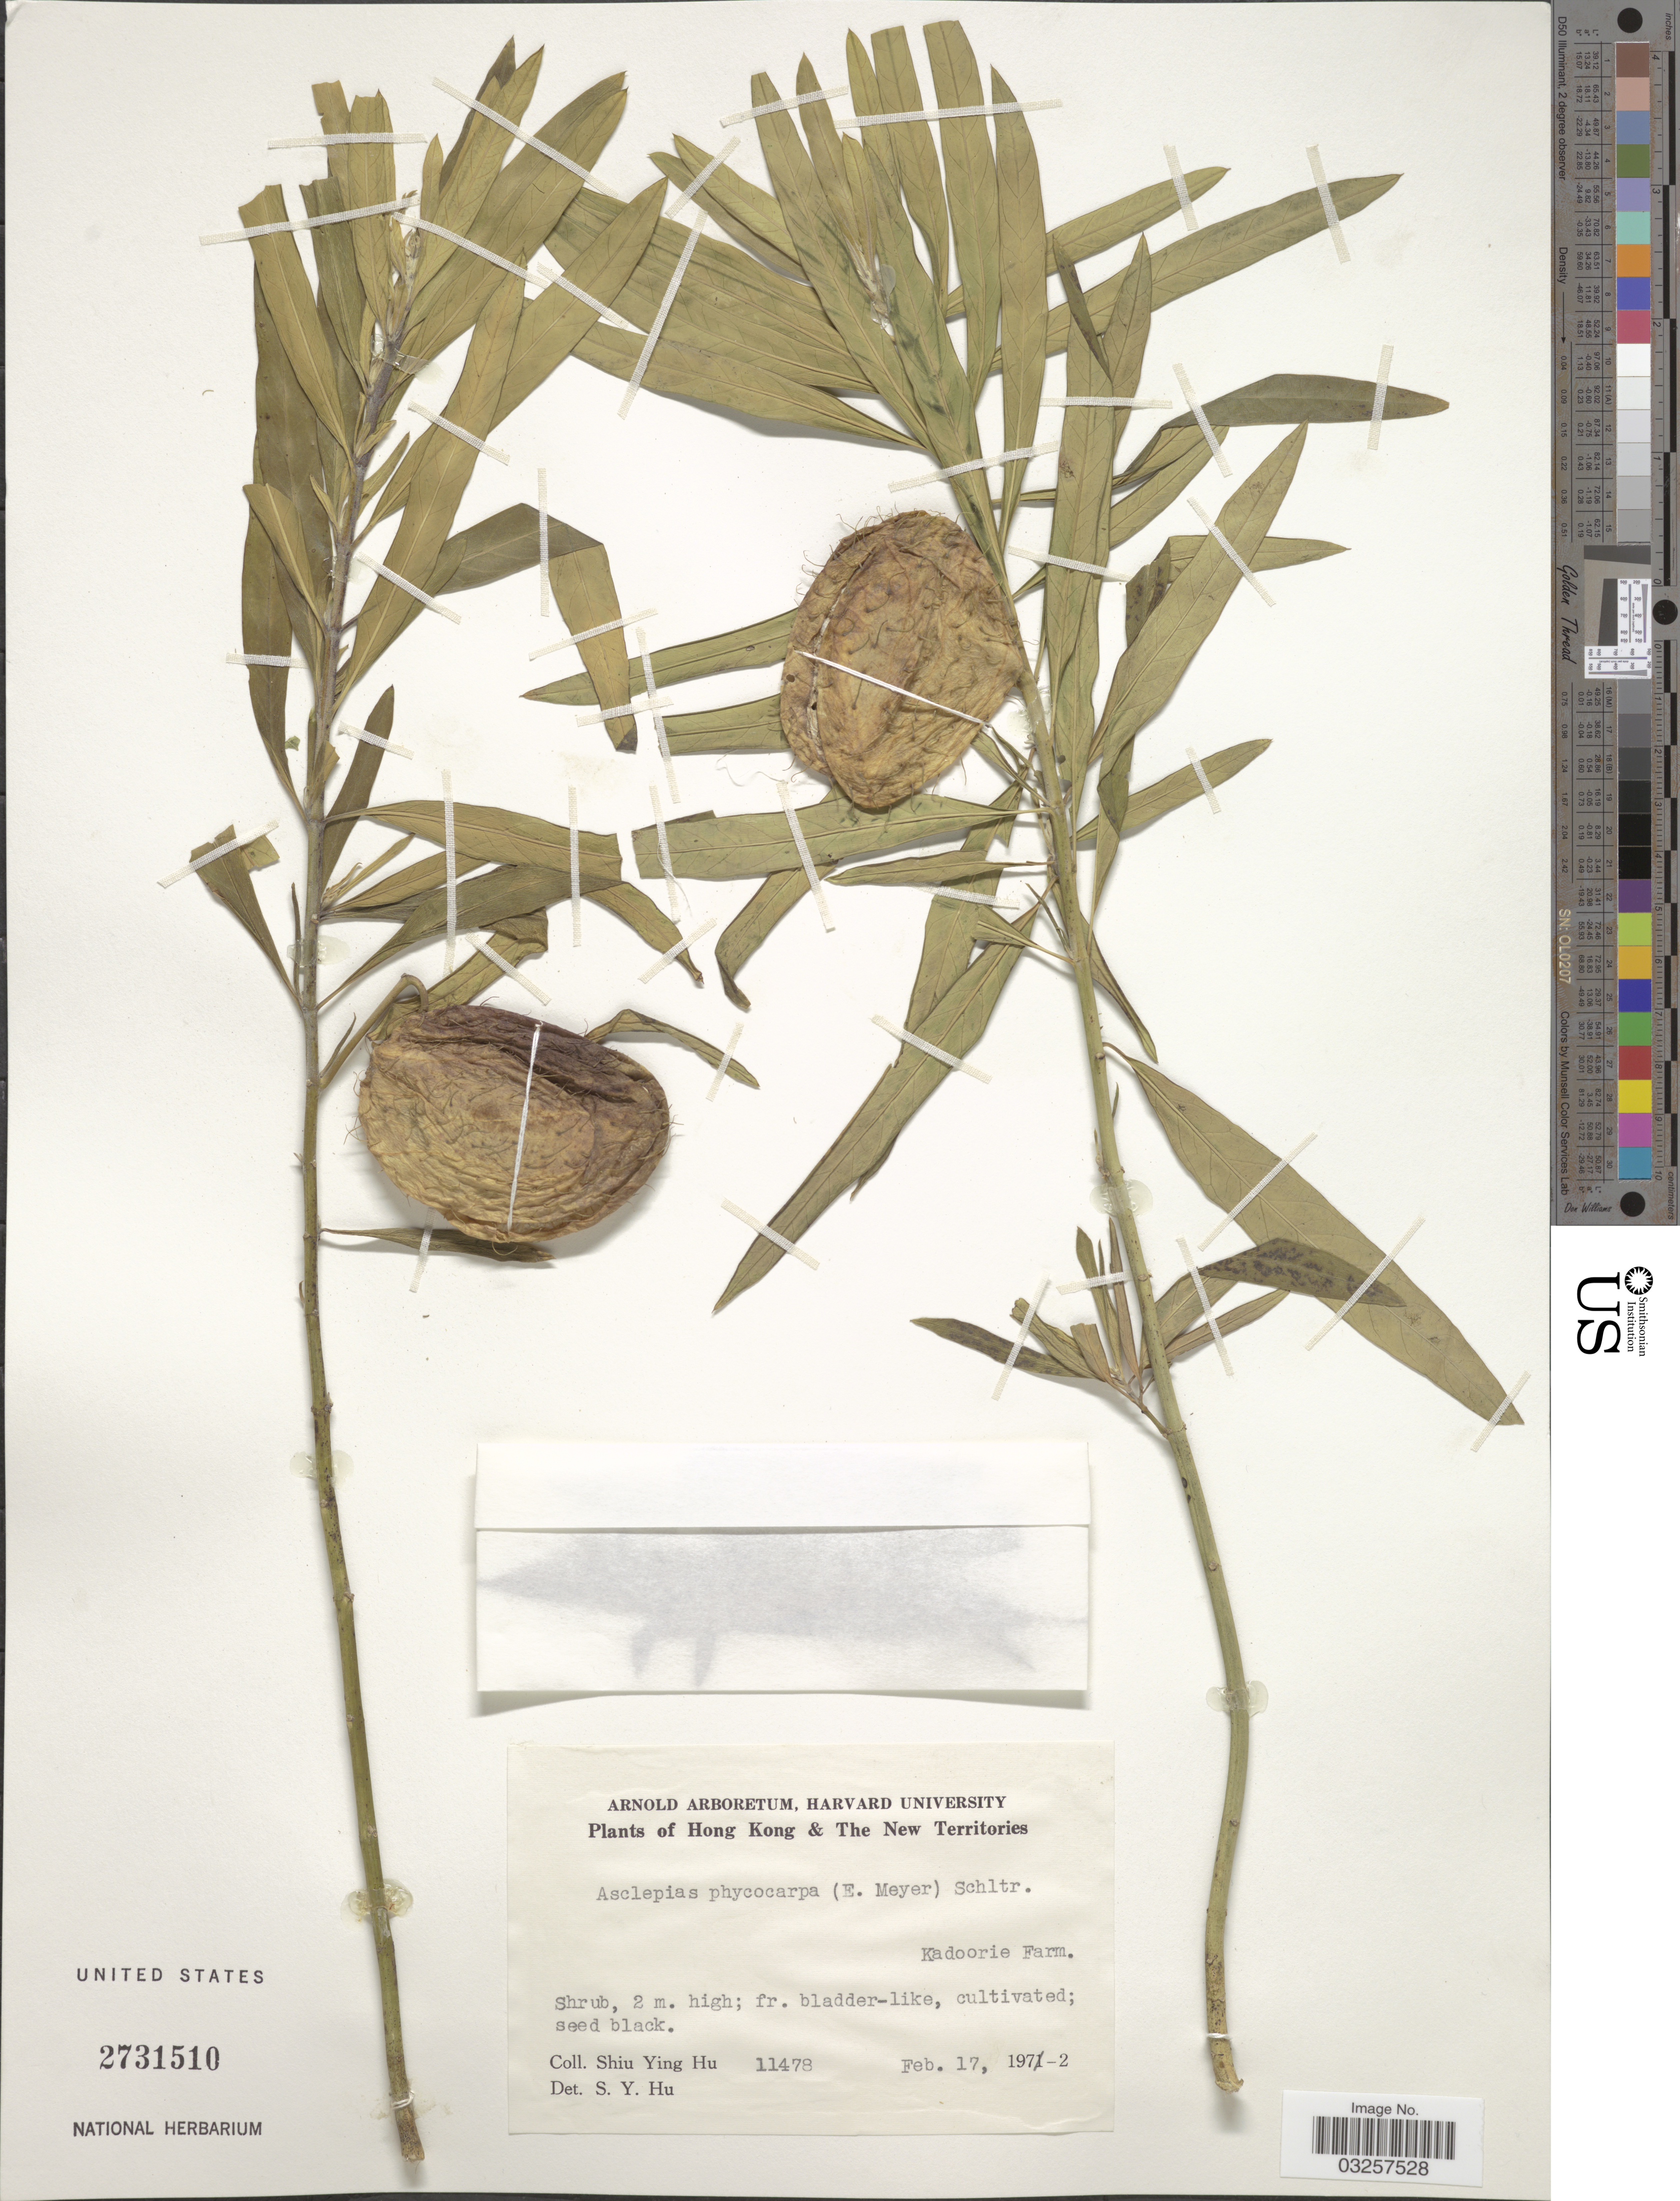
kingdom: Plantae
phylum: Tracheophyta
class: Magnoliopsida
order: Gentianales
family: Apocynaceae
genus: Asclepias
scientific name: Asclepias physocarpa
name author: (E. Mey.) Schltr.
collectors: S. Y. Hu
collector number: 11478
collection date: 1972-02-17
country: China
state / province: Hong Kong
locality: Hong Kong & The New Territories. Kadoorie Farm.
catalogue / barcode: US 2731510